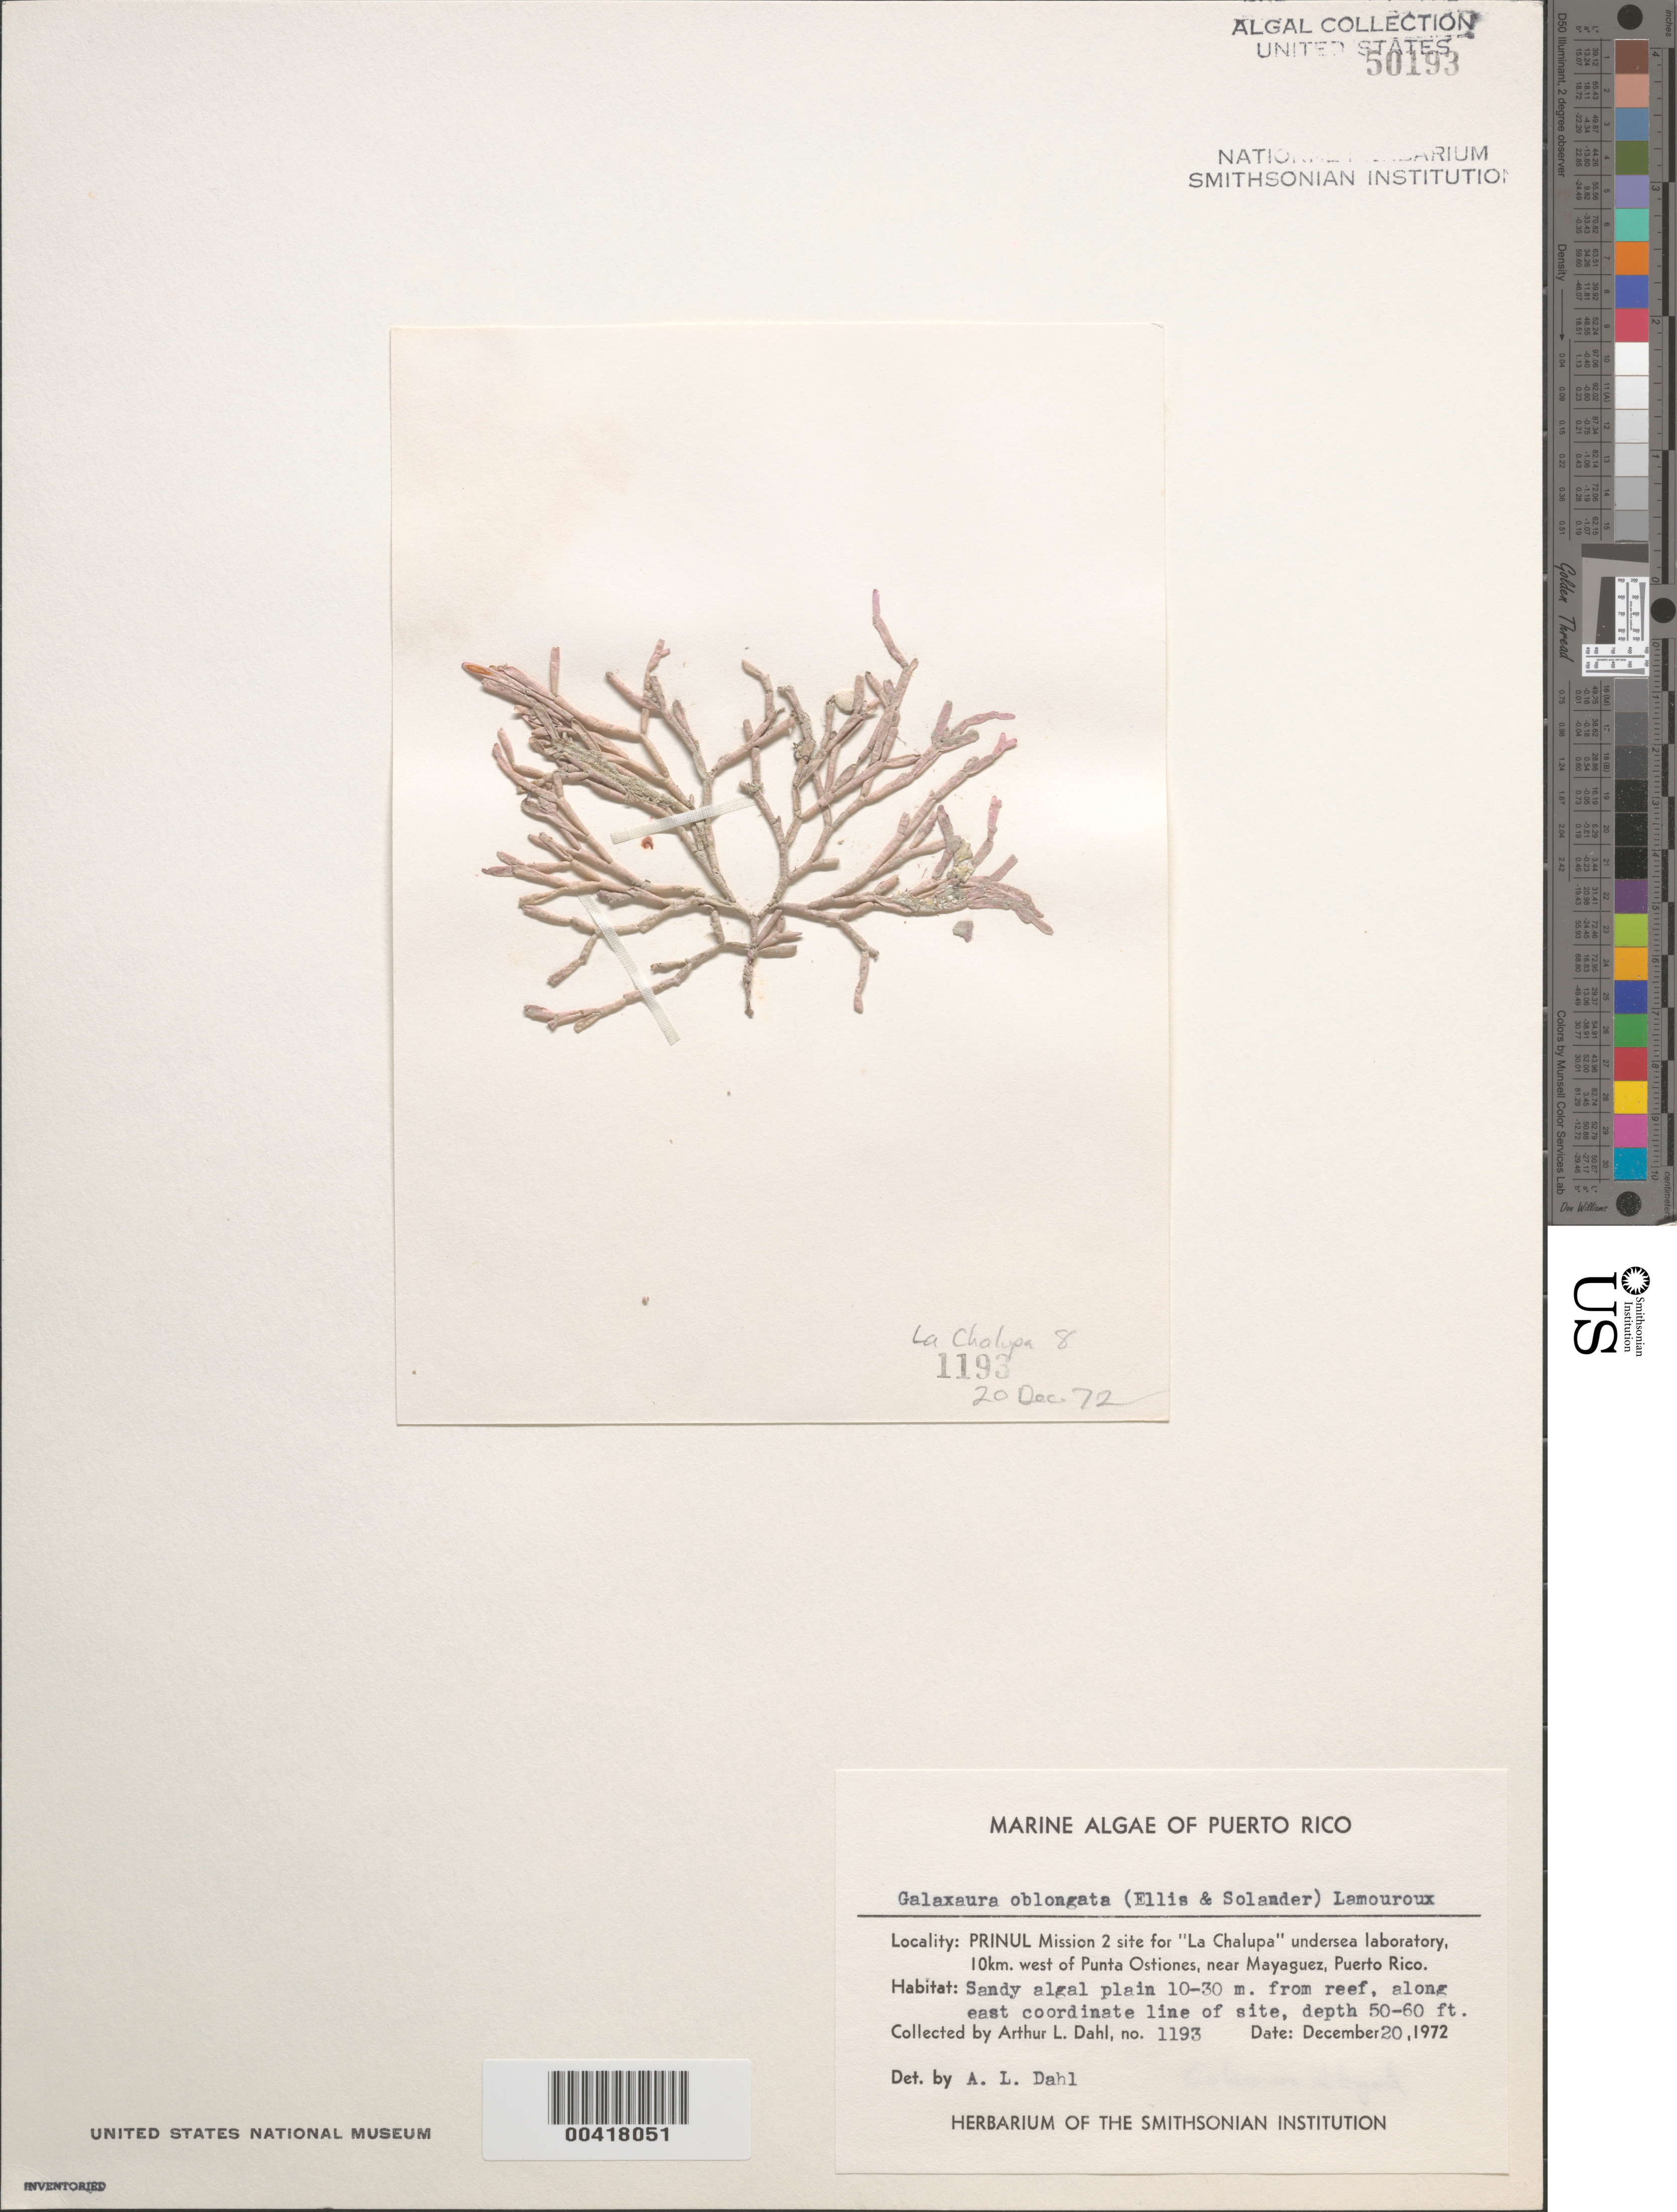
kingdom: Plantae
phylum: Rhodophyta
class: Florideophyceae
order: Nemaliales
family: Galaxauraceae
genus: Tricleocarpa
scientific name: Tricleocarpa fragilis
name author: (L.) Huisman & R.A. Towns.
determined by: Algae name updating Project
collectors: A. Dahl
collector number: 1193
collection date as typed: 20 Dec 1972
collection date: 1972-12-20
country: Puerto Rico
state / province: Mayaguez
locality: La chalupa undersea laboratory, 10 km west of punta ostiones, near mayaguez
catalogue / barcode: US 50193